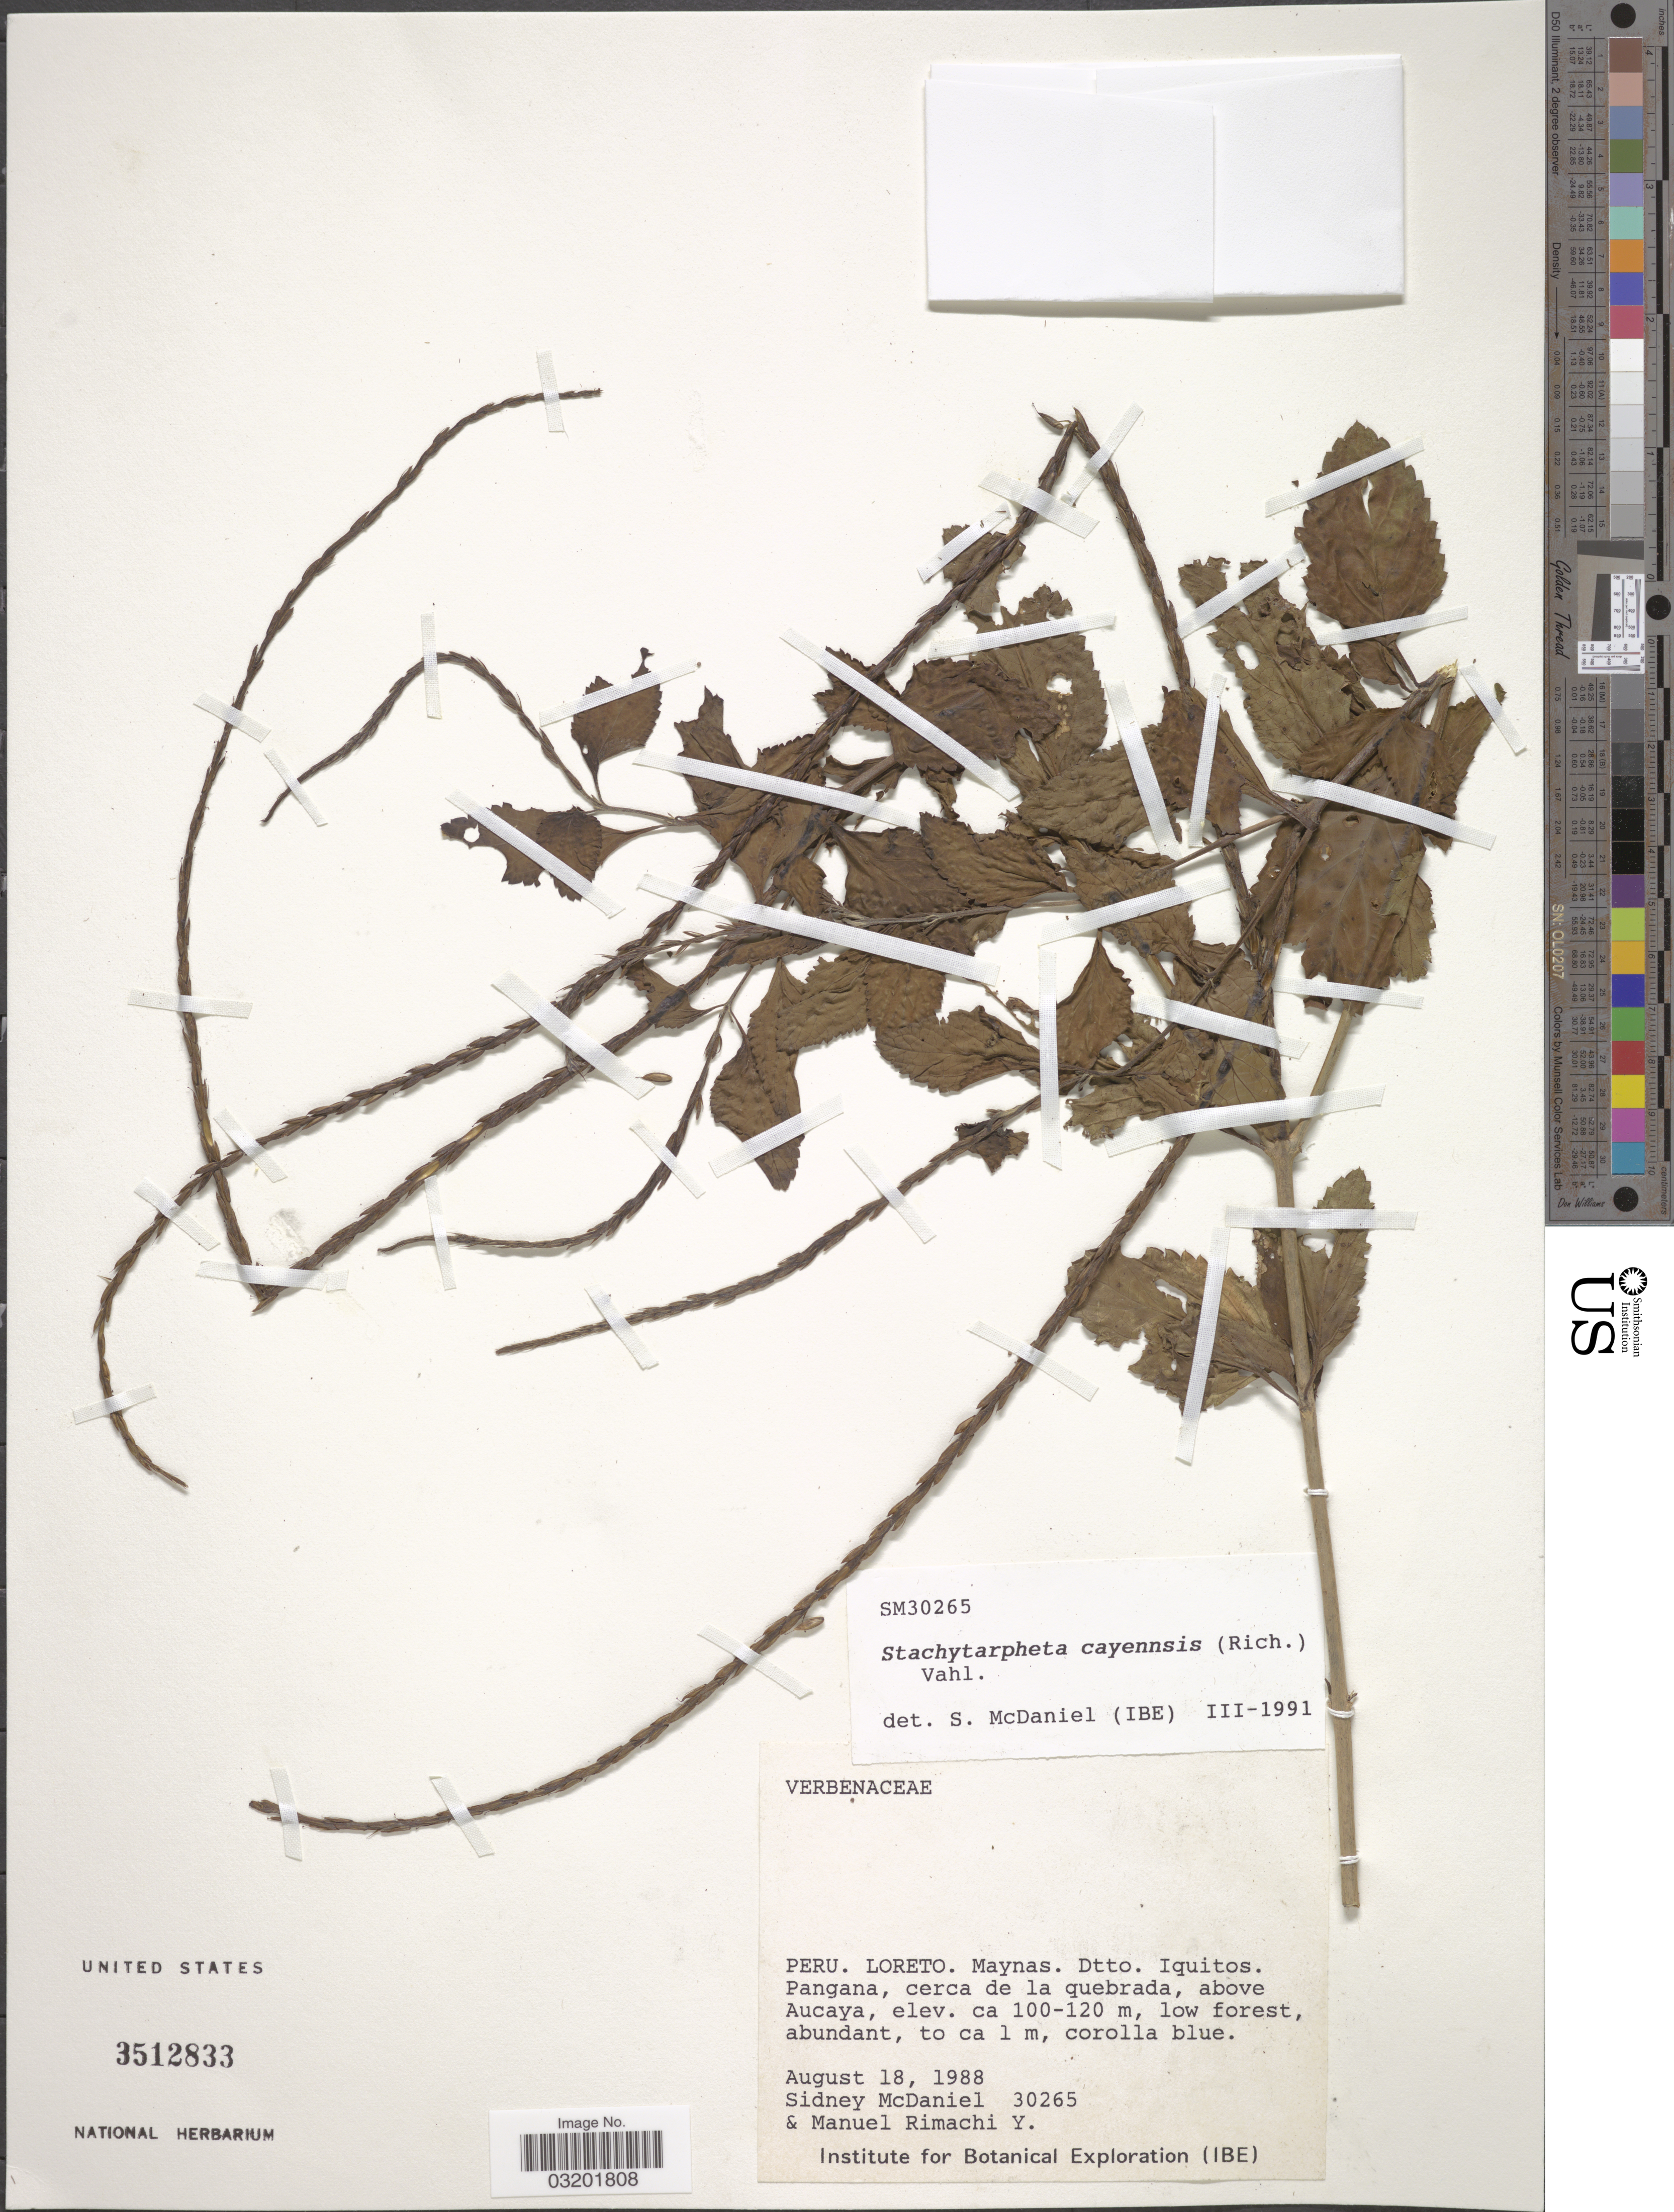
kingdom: Plantae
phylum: Tracheophyta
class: Magnoliopsida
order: Lamiales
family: Verbenaceae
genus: Stachytarpheta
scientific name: Stachytarpheta cayennensis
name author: (Rich.) Vahl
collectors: S. McDaniel & M. Rimachi Y.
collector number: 30265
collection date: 1988-08-18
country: Peru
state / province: Loreto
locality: Maynas. Dtto. Iquitos. Pangana, cerca de la quebrada, above Aucaya.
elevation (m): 100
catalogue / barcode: US 3512833